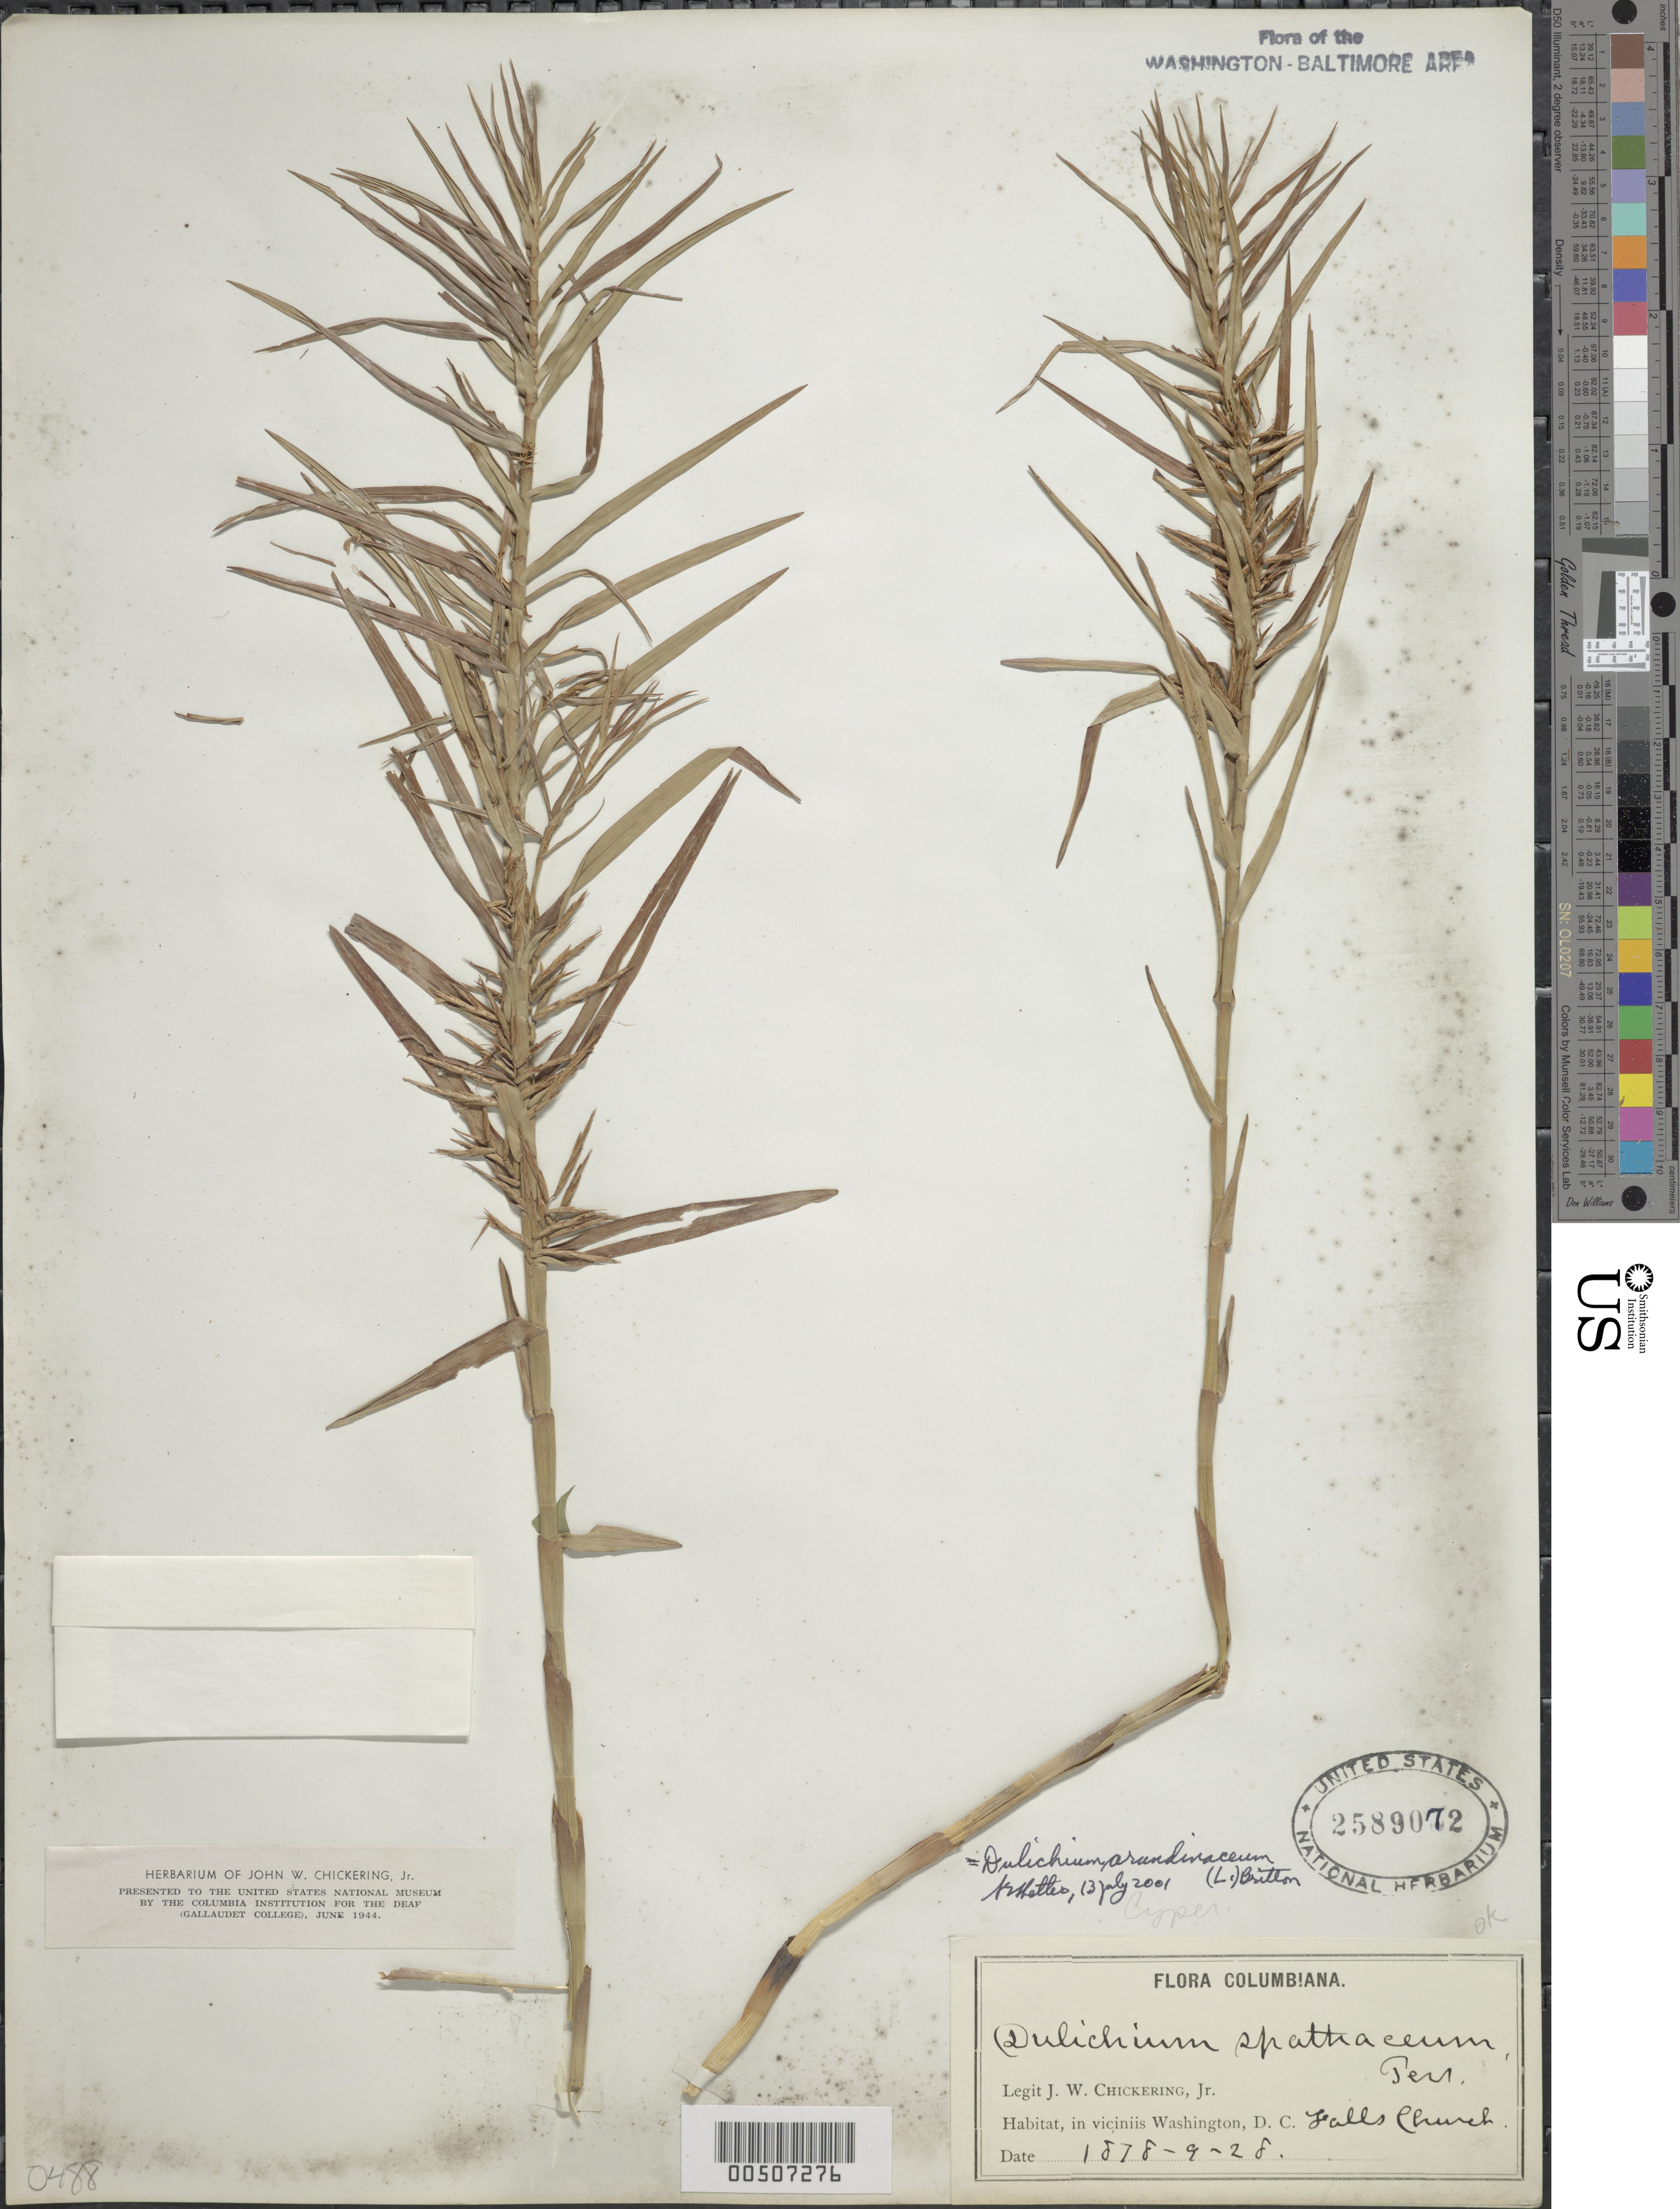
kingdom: Plantae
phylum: Tracheophyta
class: Liliopsida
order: Poales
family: Cyperaceae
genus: Dulichium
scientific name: Dulichium arundinaceum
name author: (L.) Britton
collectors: J. W. Chickering Jr.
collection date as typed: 28 Sep 1878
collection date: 1878-09-28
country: United States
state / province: Virginia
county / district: City of Falls Church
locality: Falls Church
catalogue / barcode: US 2589072